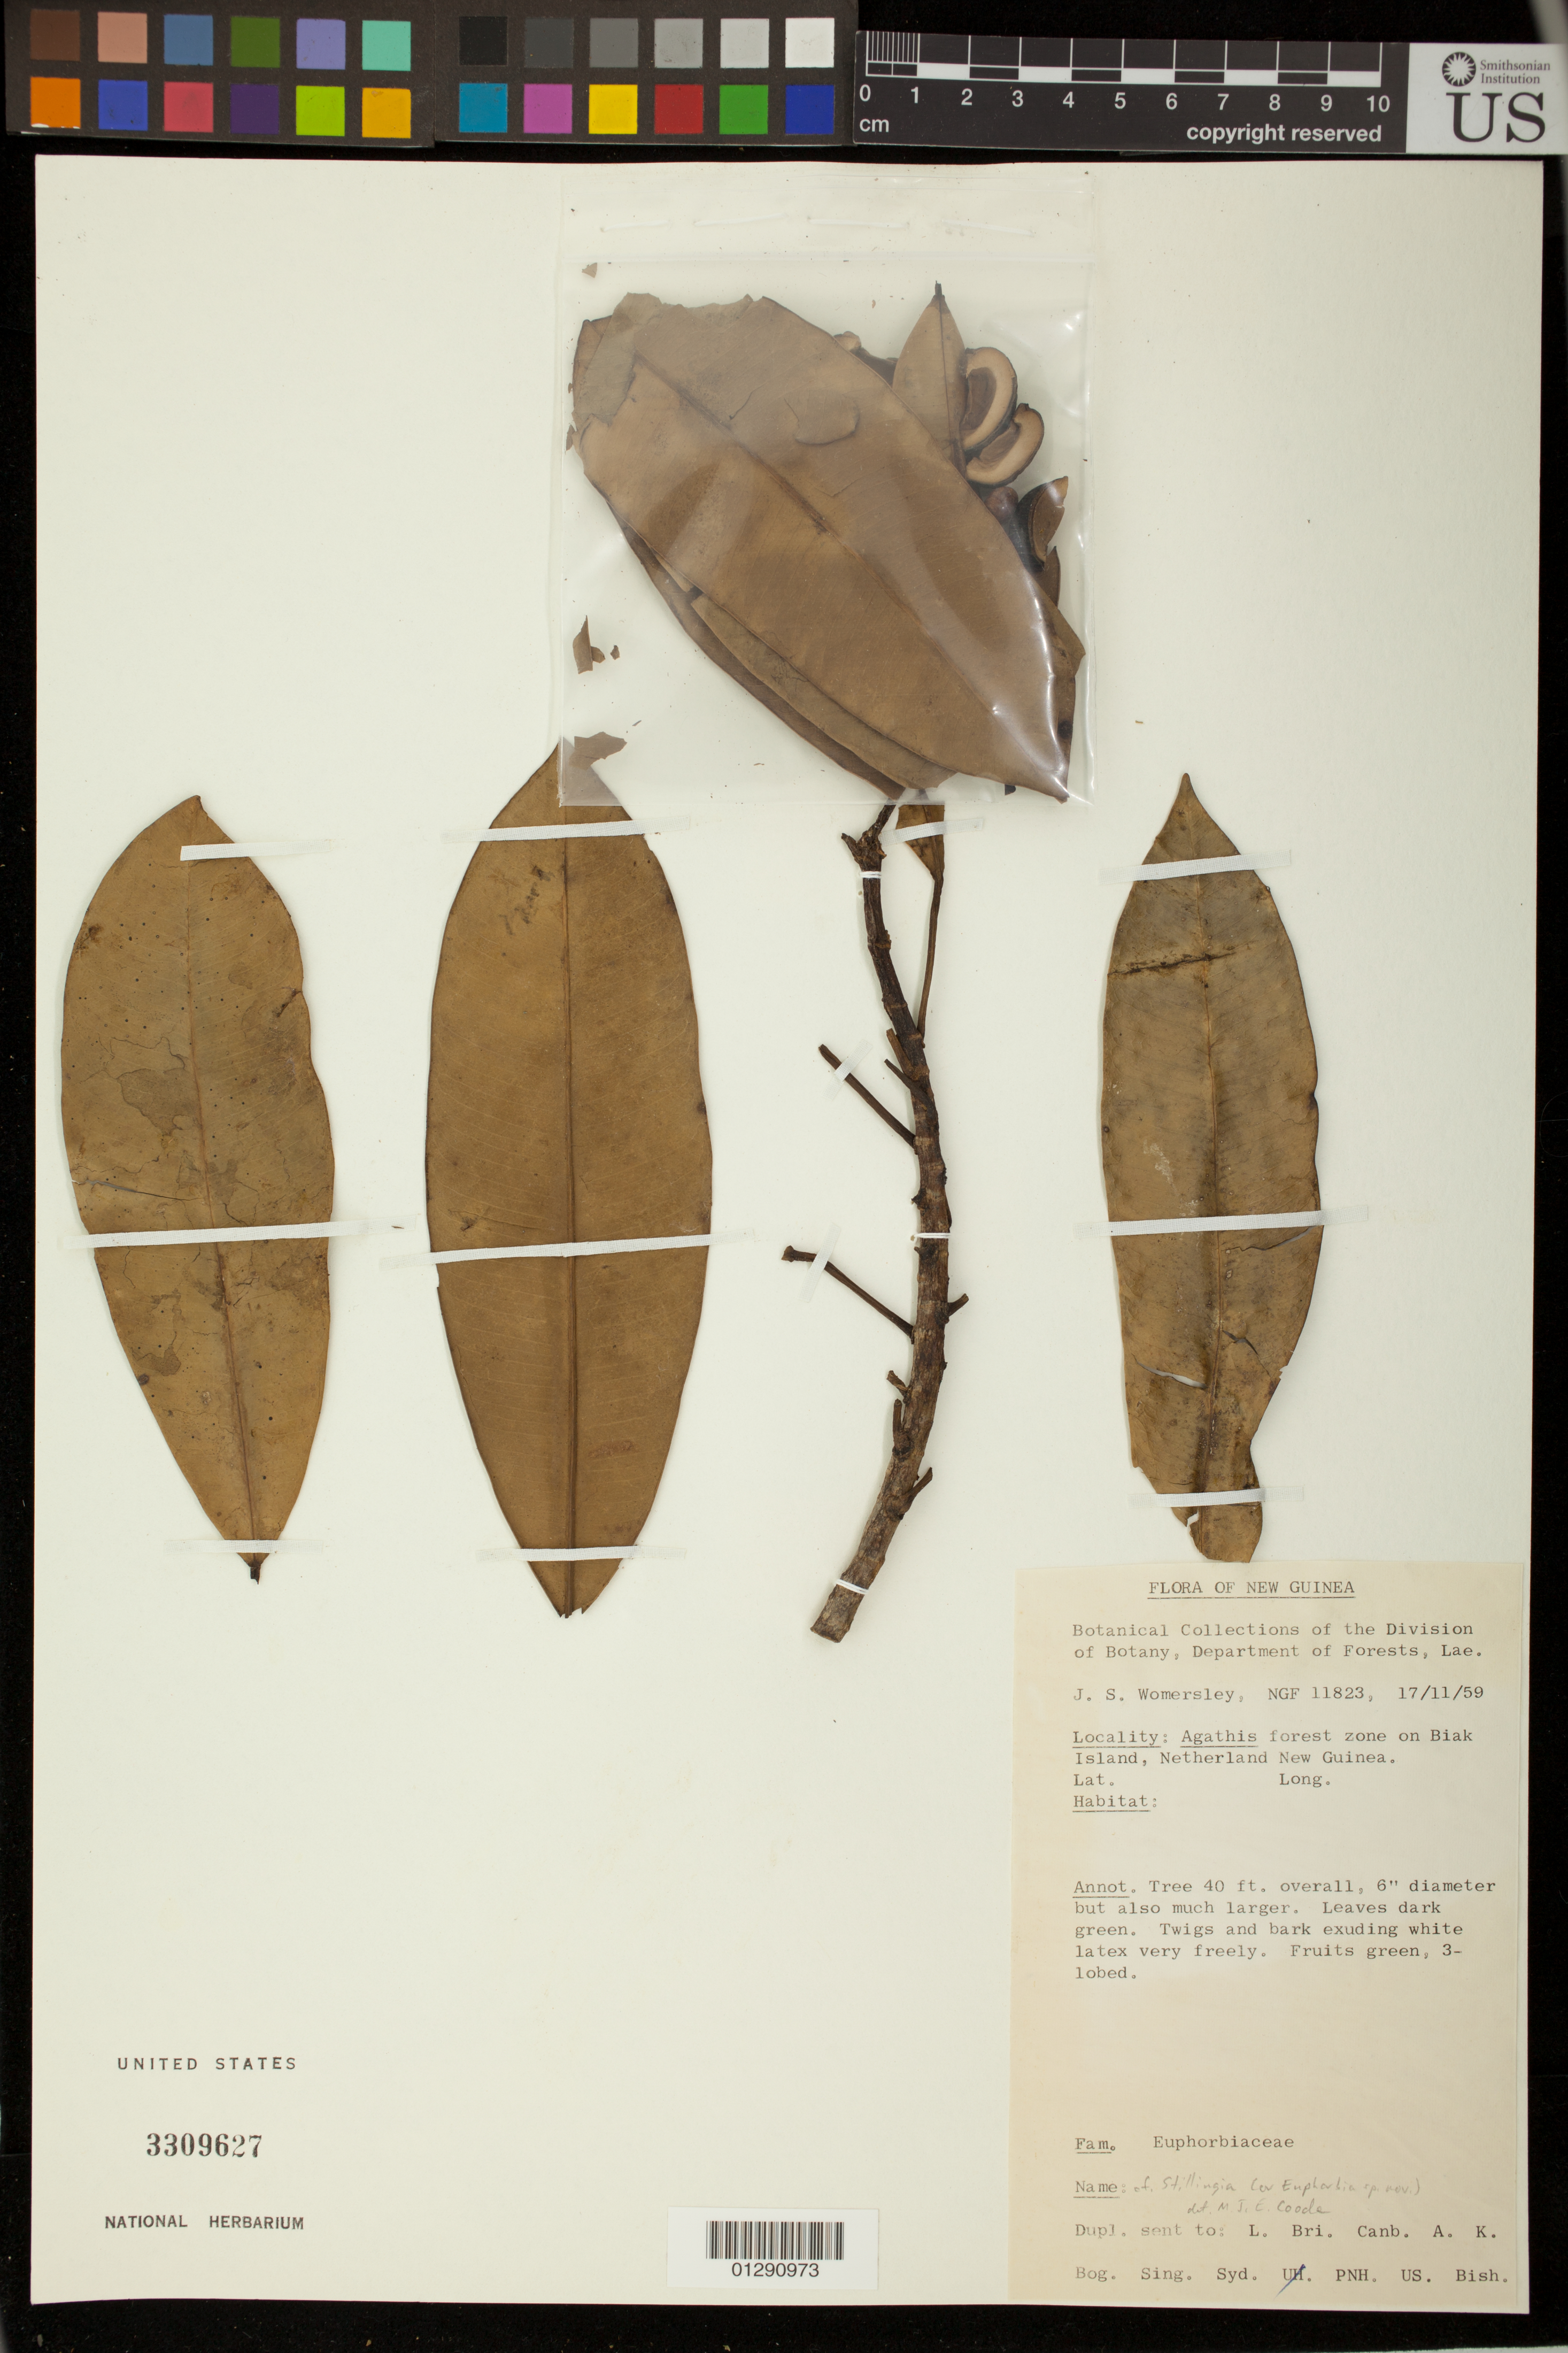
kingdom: Plantae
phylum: Tracheophyta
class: Magnoliopsida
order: Malpighiales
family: Euphorbiaceae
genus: Stillingia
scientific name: Stillingia sp.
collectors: J. S. Womersley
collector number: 11823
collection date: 1959-11-17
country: Indonesia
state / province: Papua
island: New Guinea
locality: Bia Island, Netherland New Guinea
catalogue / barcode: US 3309627